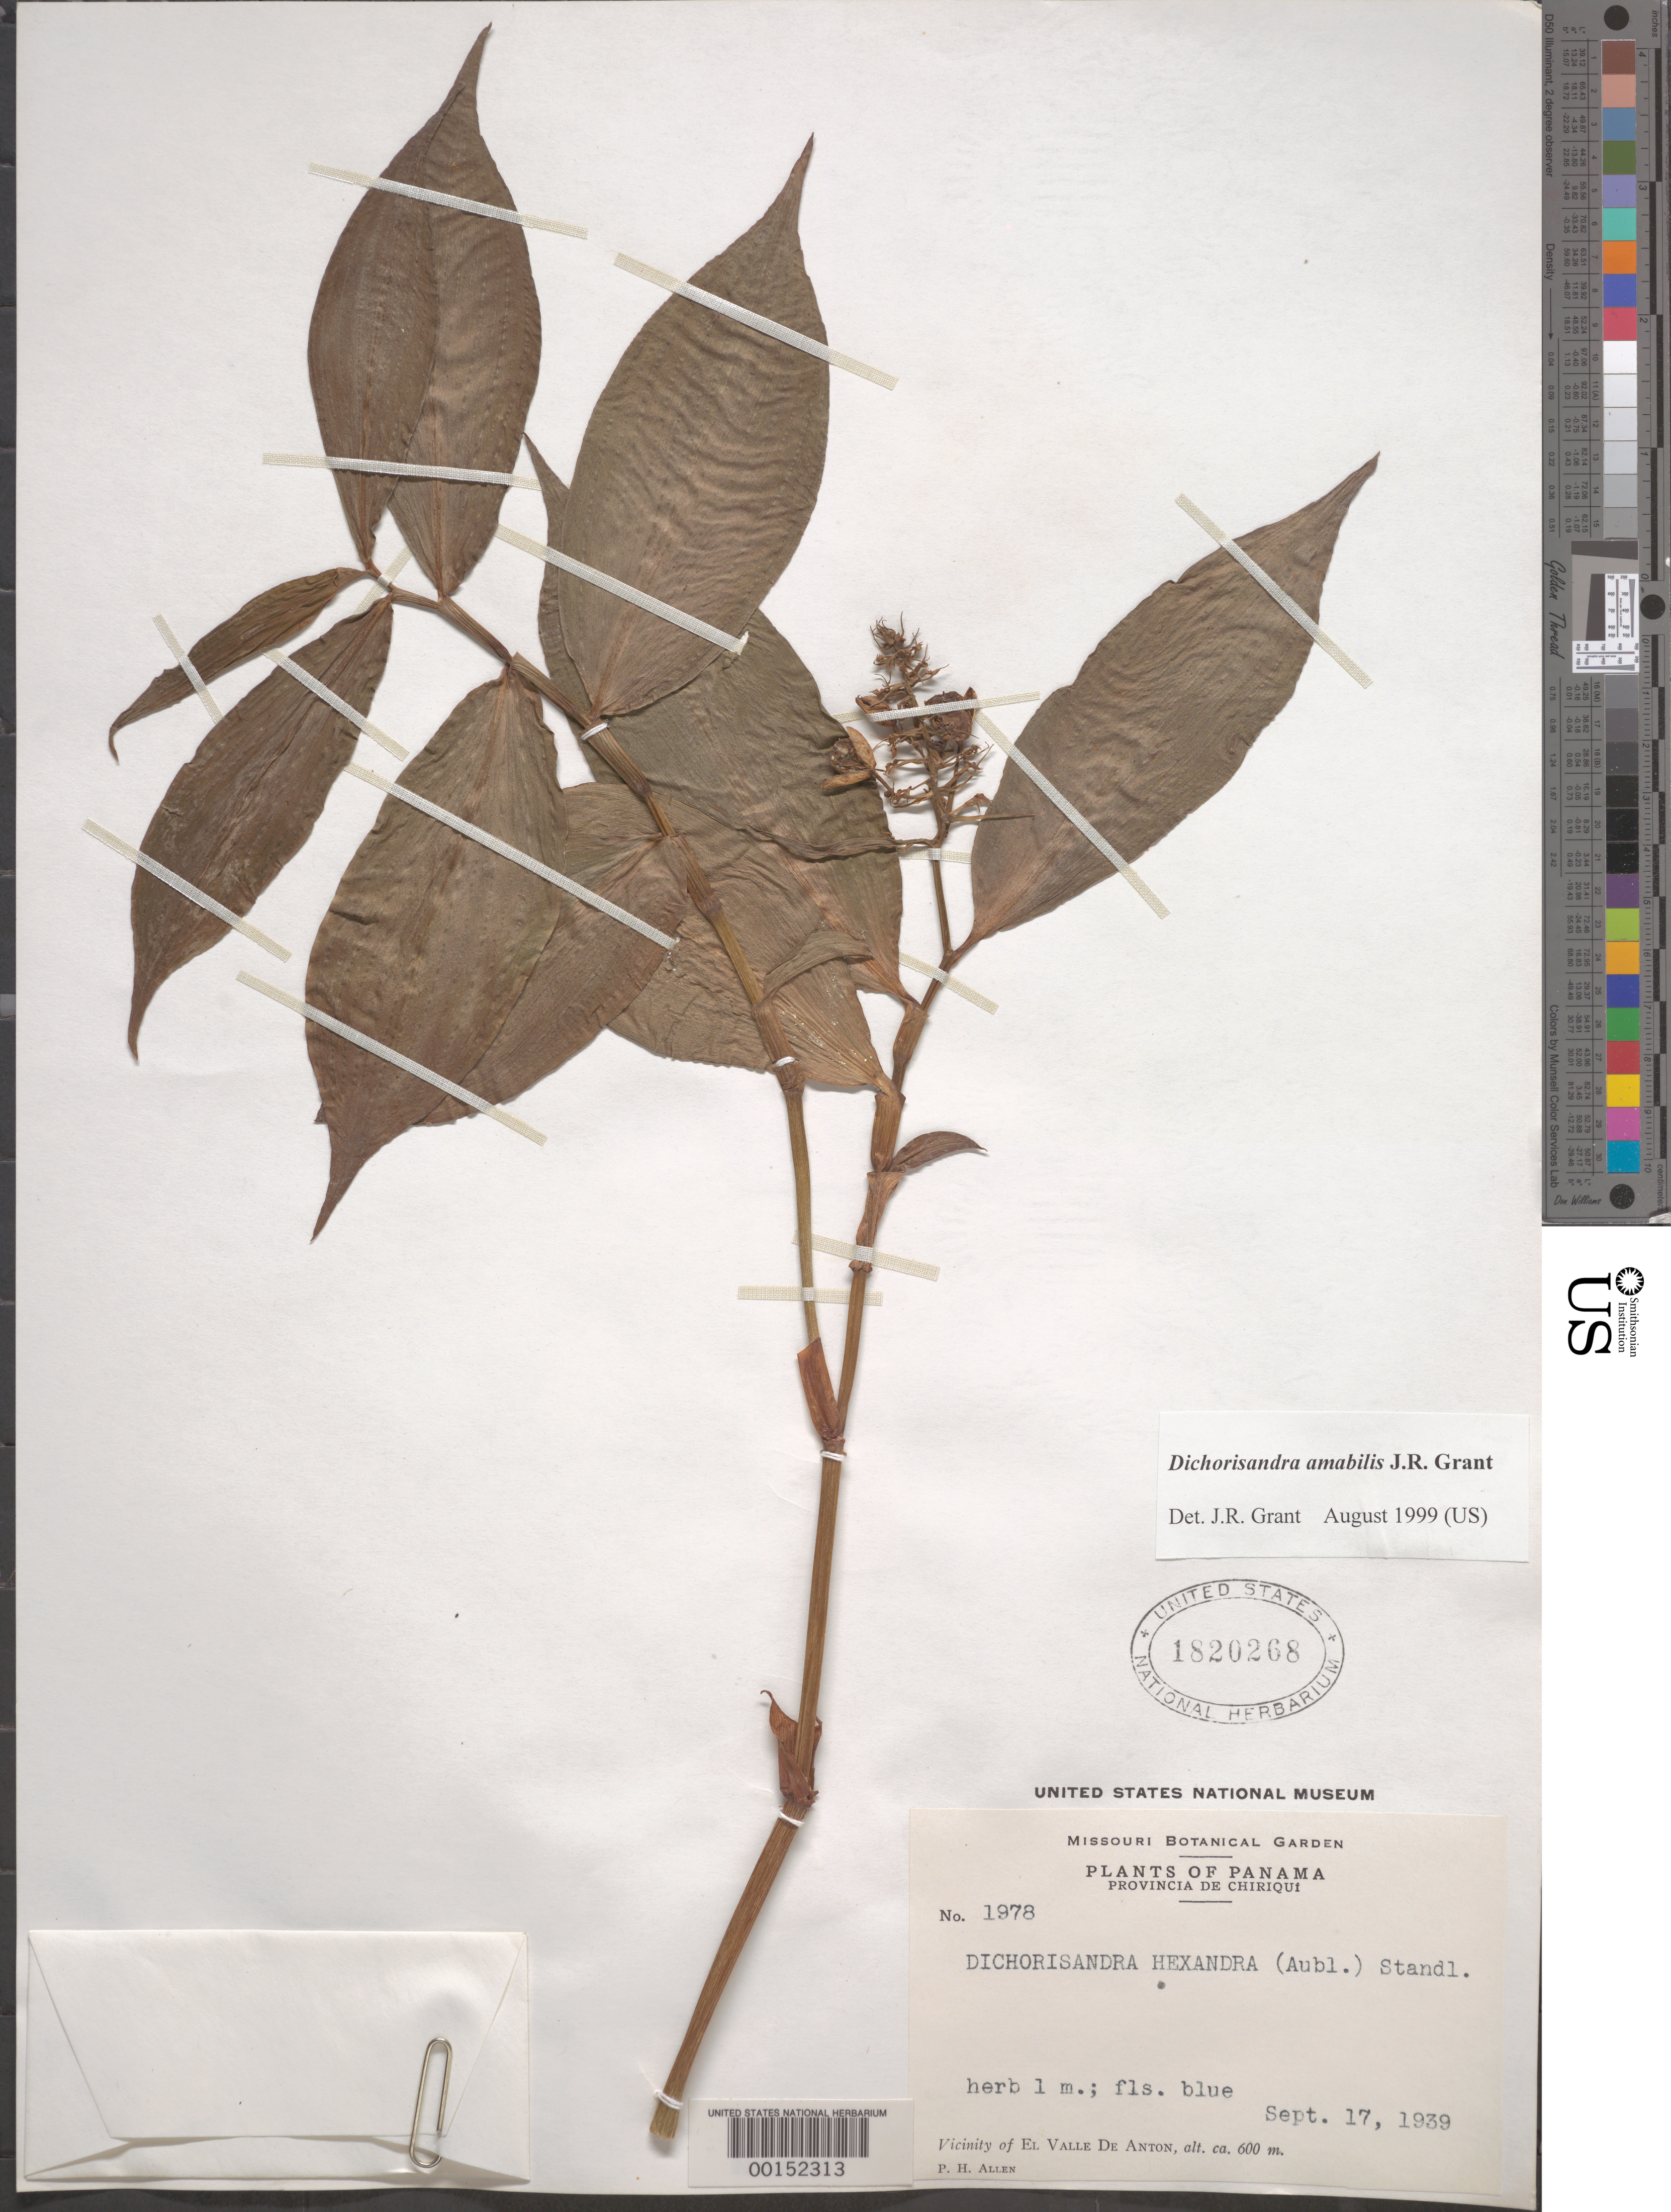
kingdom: Plantae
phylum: Tracheophyta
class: Liliopsida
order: Commelinales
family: Commelinaceae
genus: Dichorisandra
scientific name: Dichorisandra hexandra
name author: (Aubl.) Standl.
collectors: P. H. Allen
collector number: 1978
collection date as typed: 17 Sep 1939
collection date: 1939-09-17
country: Panama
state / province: Chiriquí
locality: El Valle De Anton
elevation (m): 600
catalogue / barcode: US 1820268